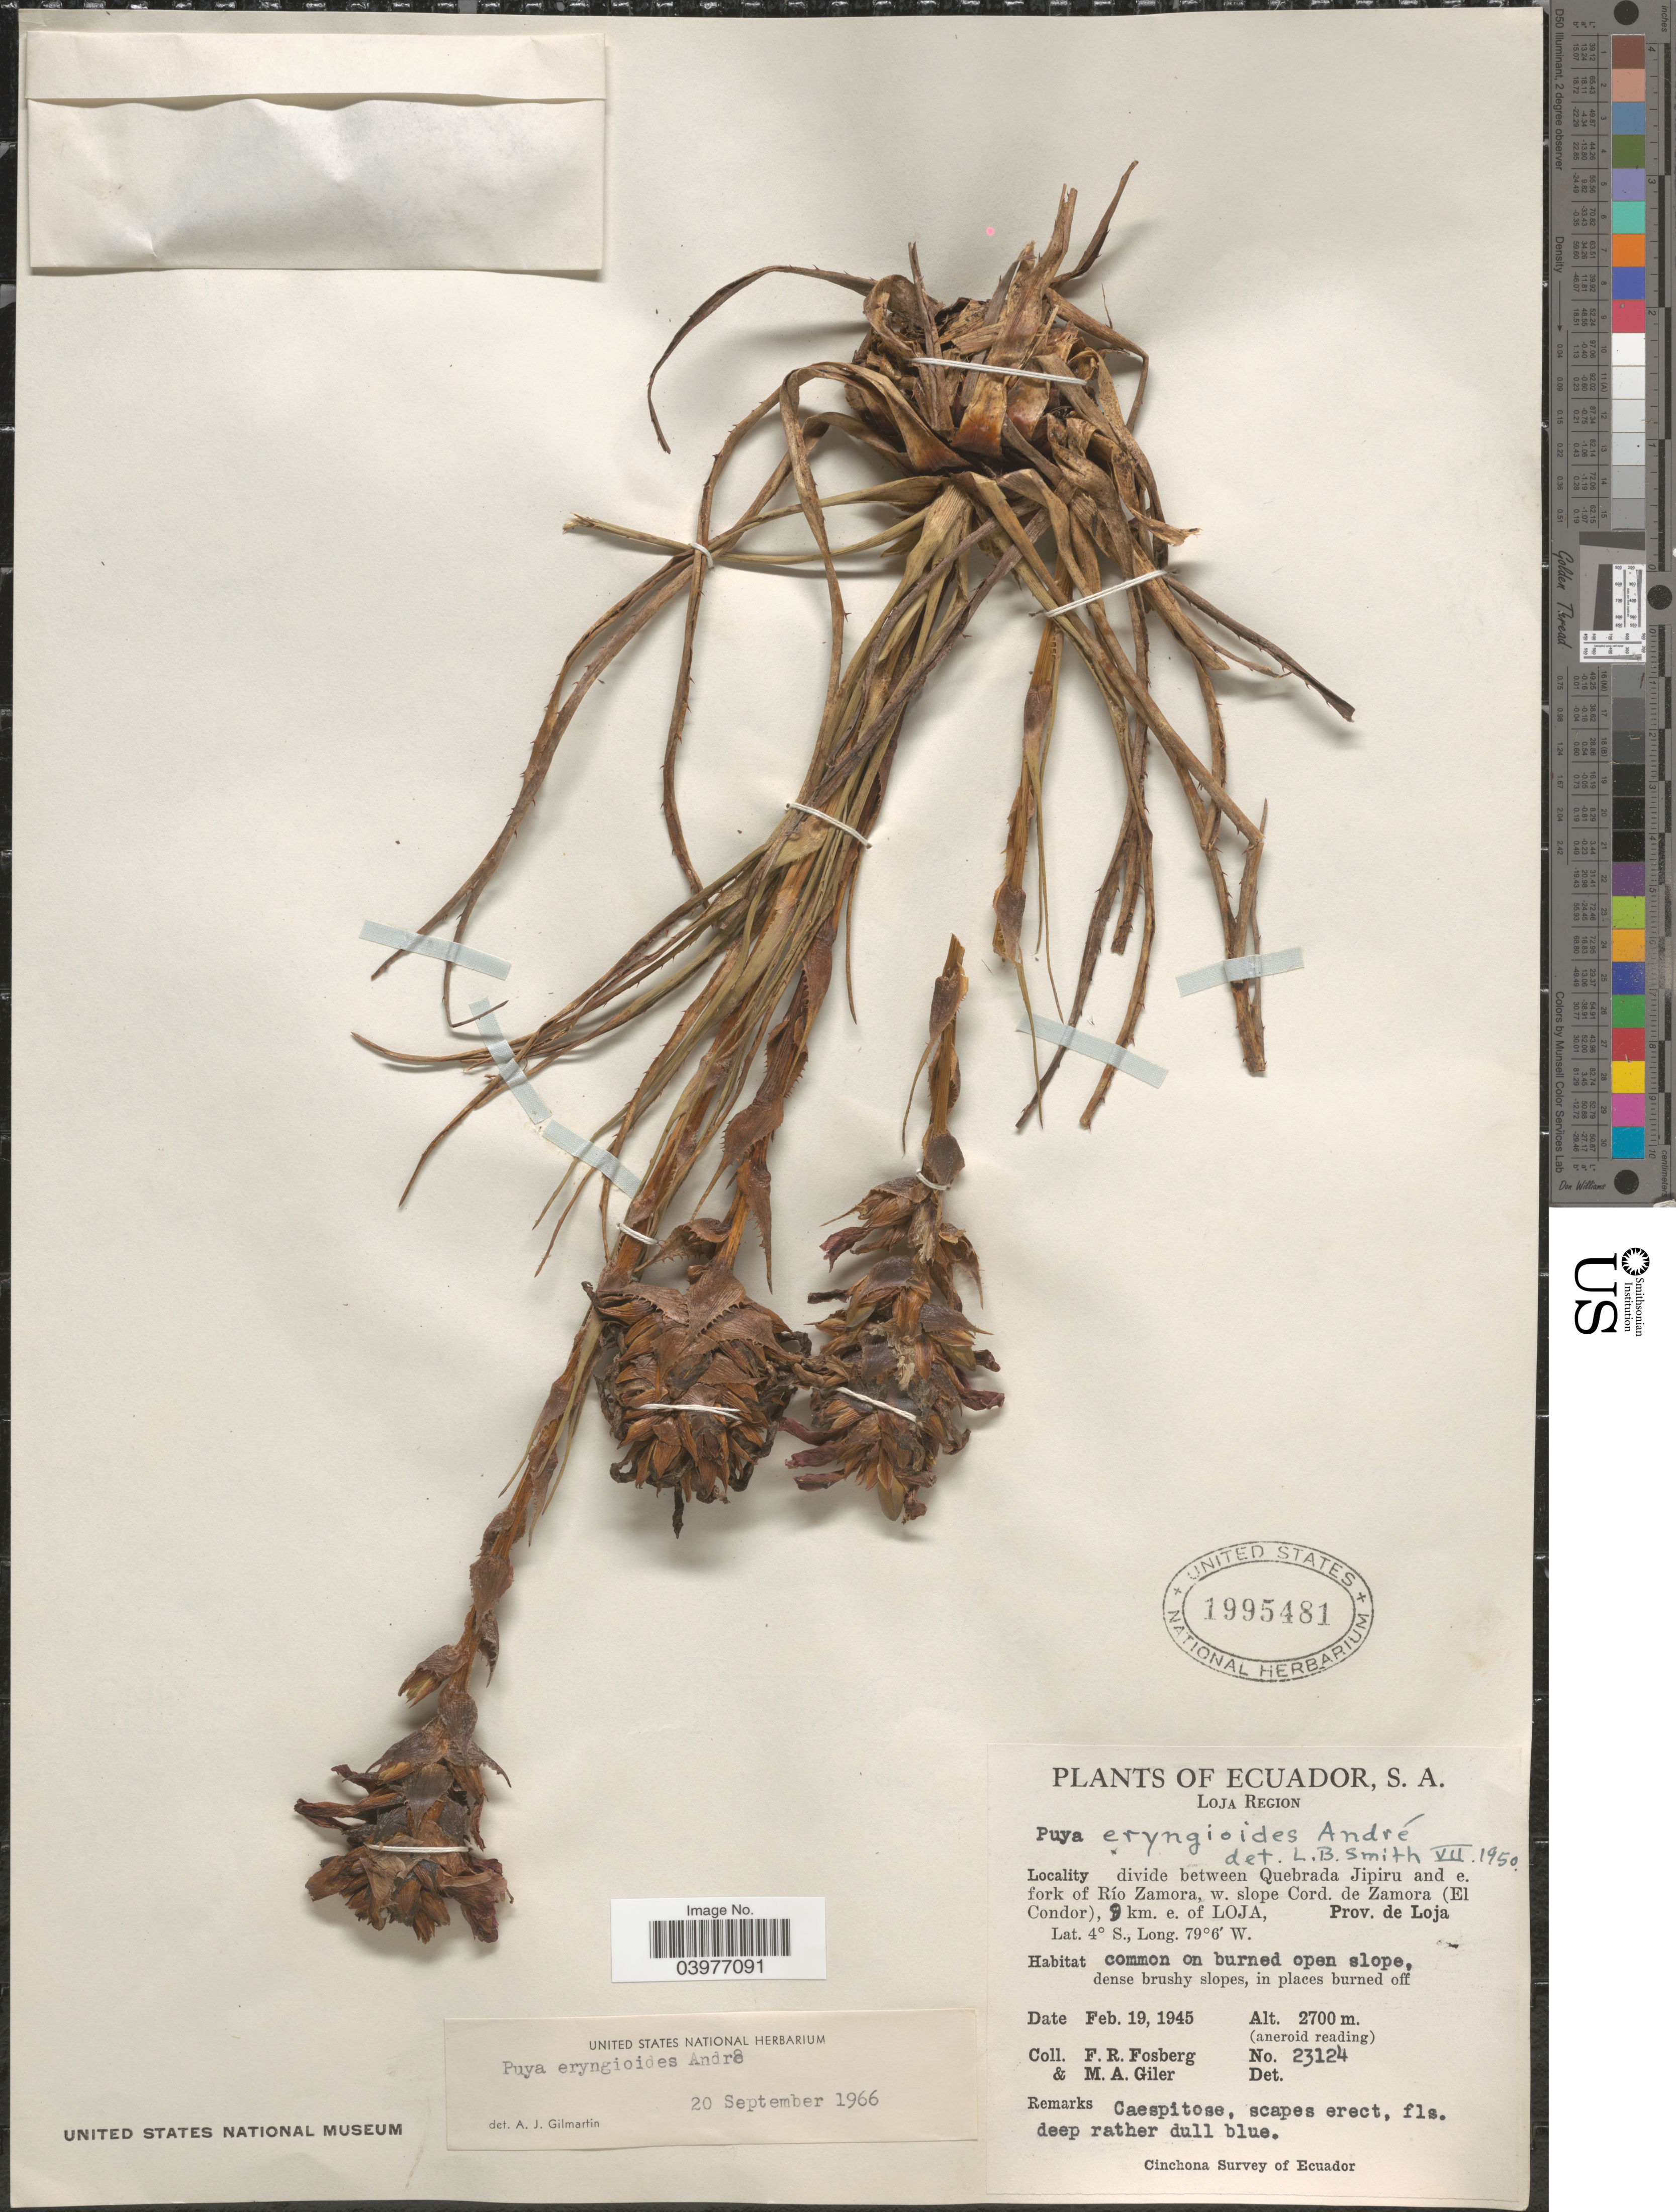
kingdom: Plantae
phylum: Tracheophyta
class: Liliopsida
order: Poales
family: Bromeliaceae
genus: Puya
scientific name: Puya eryngioides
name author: André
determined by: Gilmartin, A. J.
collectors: F. R. Fosberg & M. Giler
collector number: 23124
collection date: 1945-02-19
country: Ecuador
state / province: Loja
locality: Loja Region. Divide between Quebrada Jipiru and e. fork of Río Zamora, w. slope Cord. de Zamora (El Condor), 9 km. e. of Loja.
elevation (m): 2700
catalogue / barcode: US 1995481